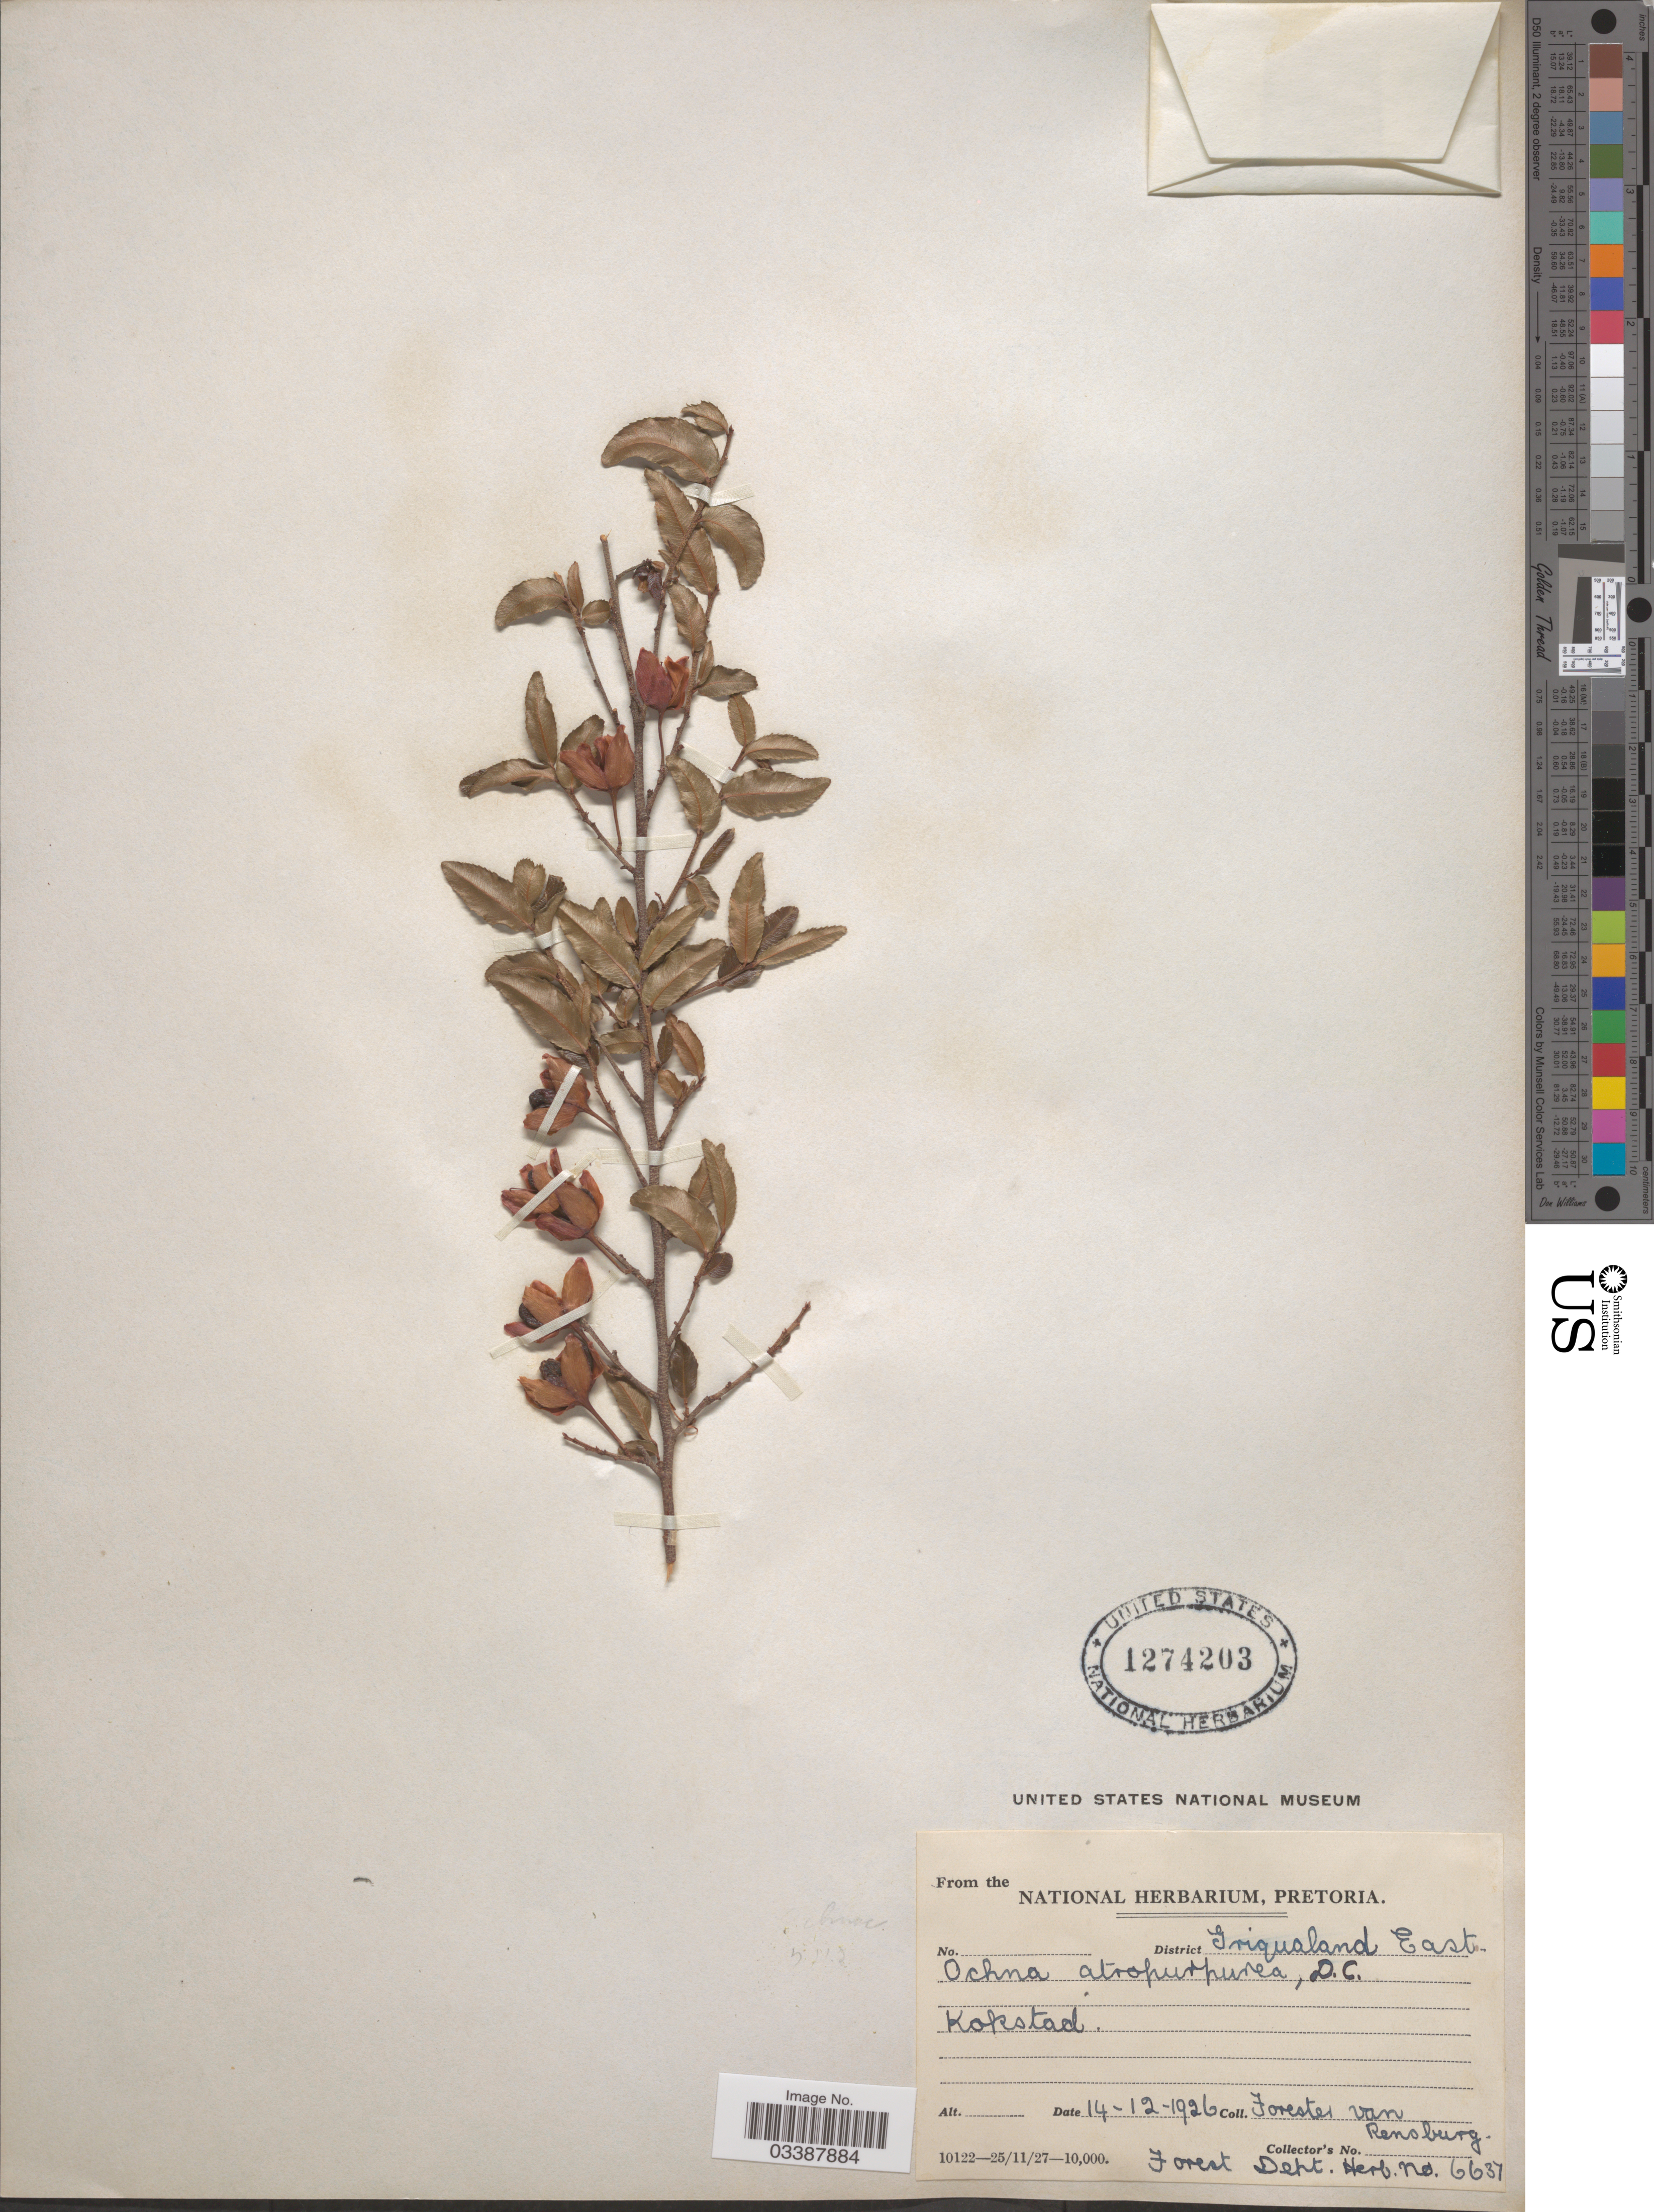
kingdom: Plantae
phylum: Tracheophyta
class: Magnoliopsida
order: Malpighiales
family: Ochnaceae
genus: Ochna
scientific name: Ochna atropurpurea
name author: DC.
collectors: Van Rensburg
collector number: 6637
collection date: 1926-12-14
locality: District Griqualand East. Kokstad.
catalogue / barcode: US 1274203